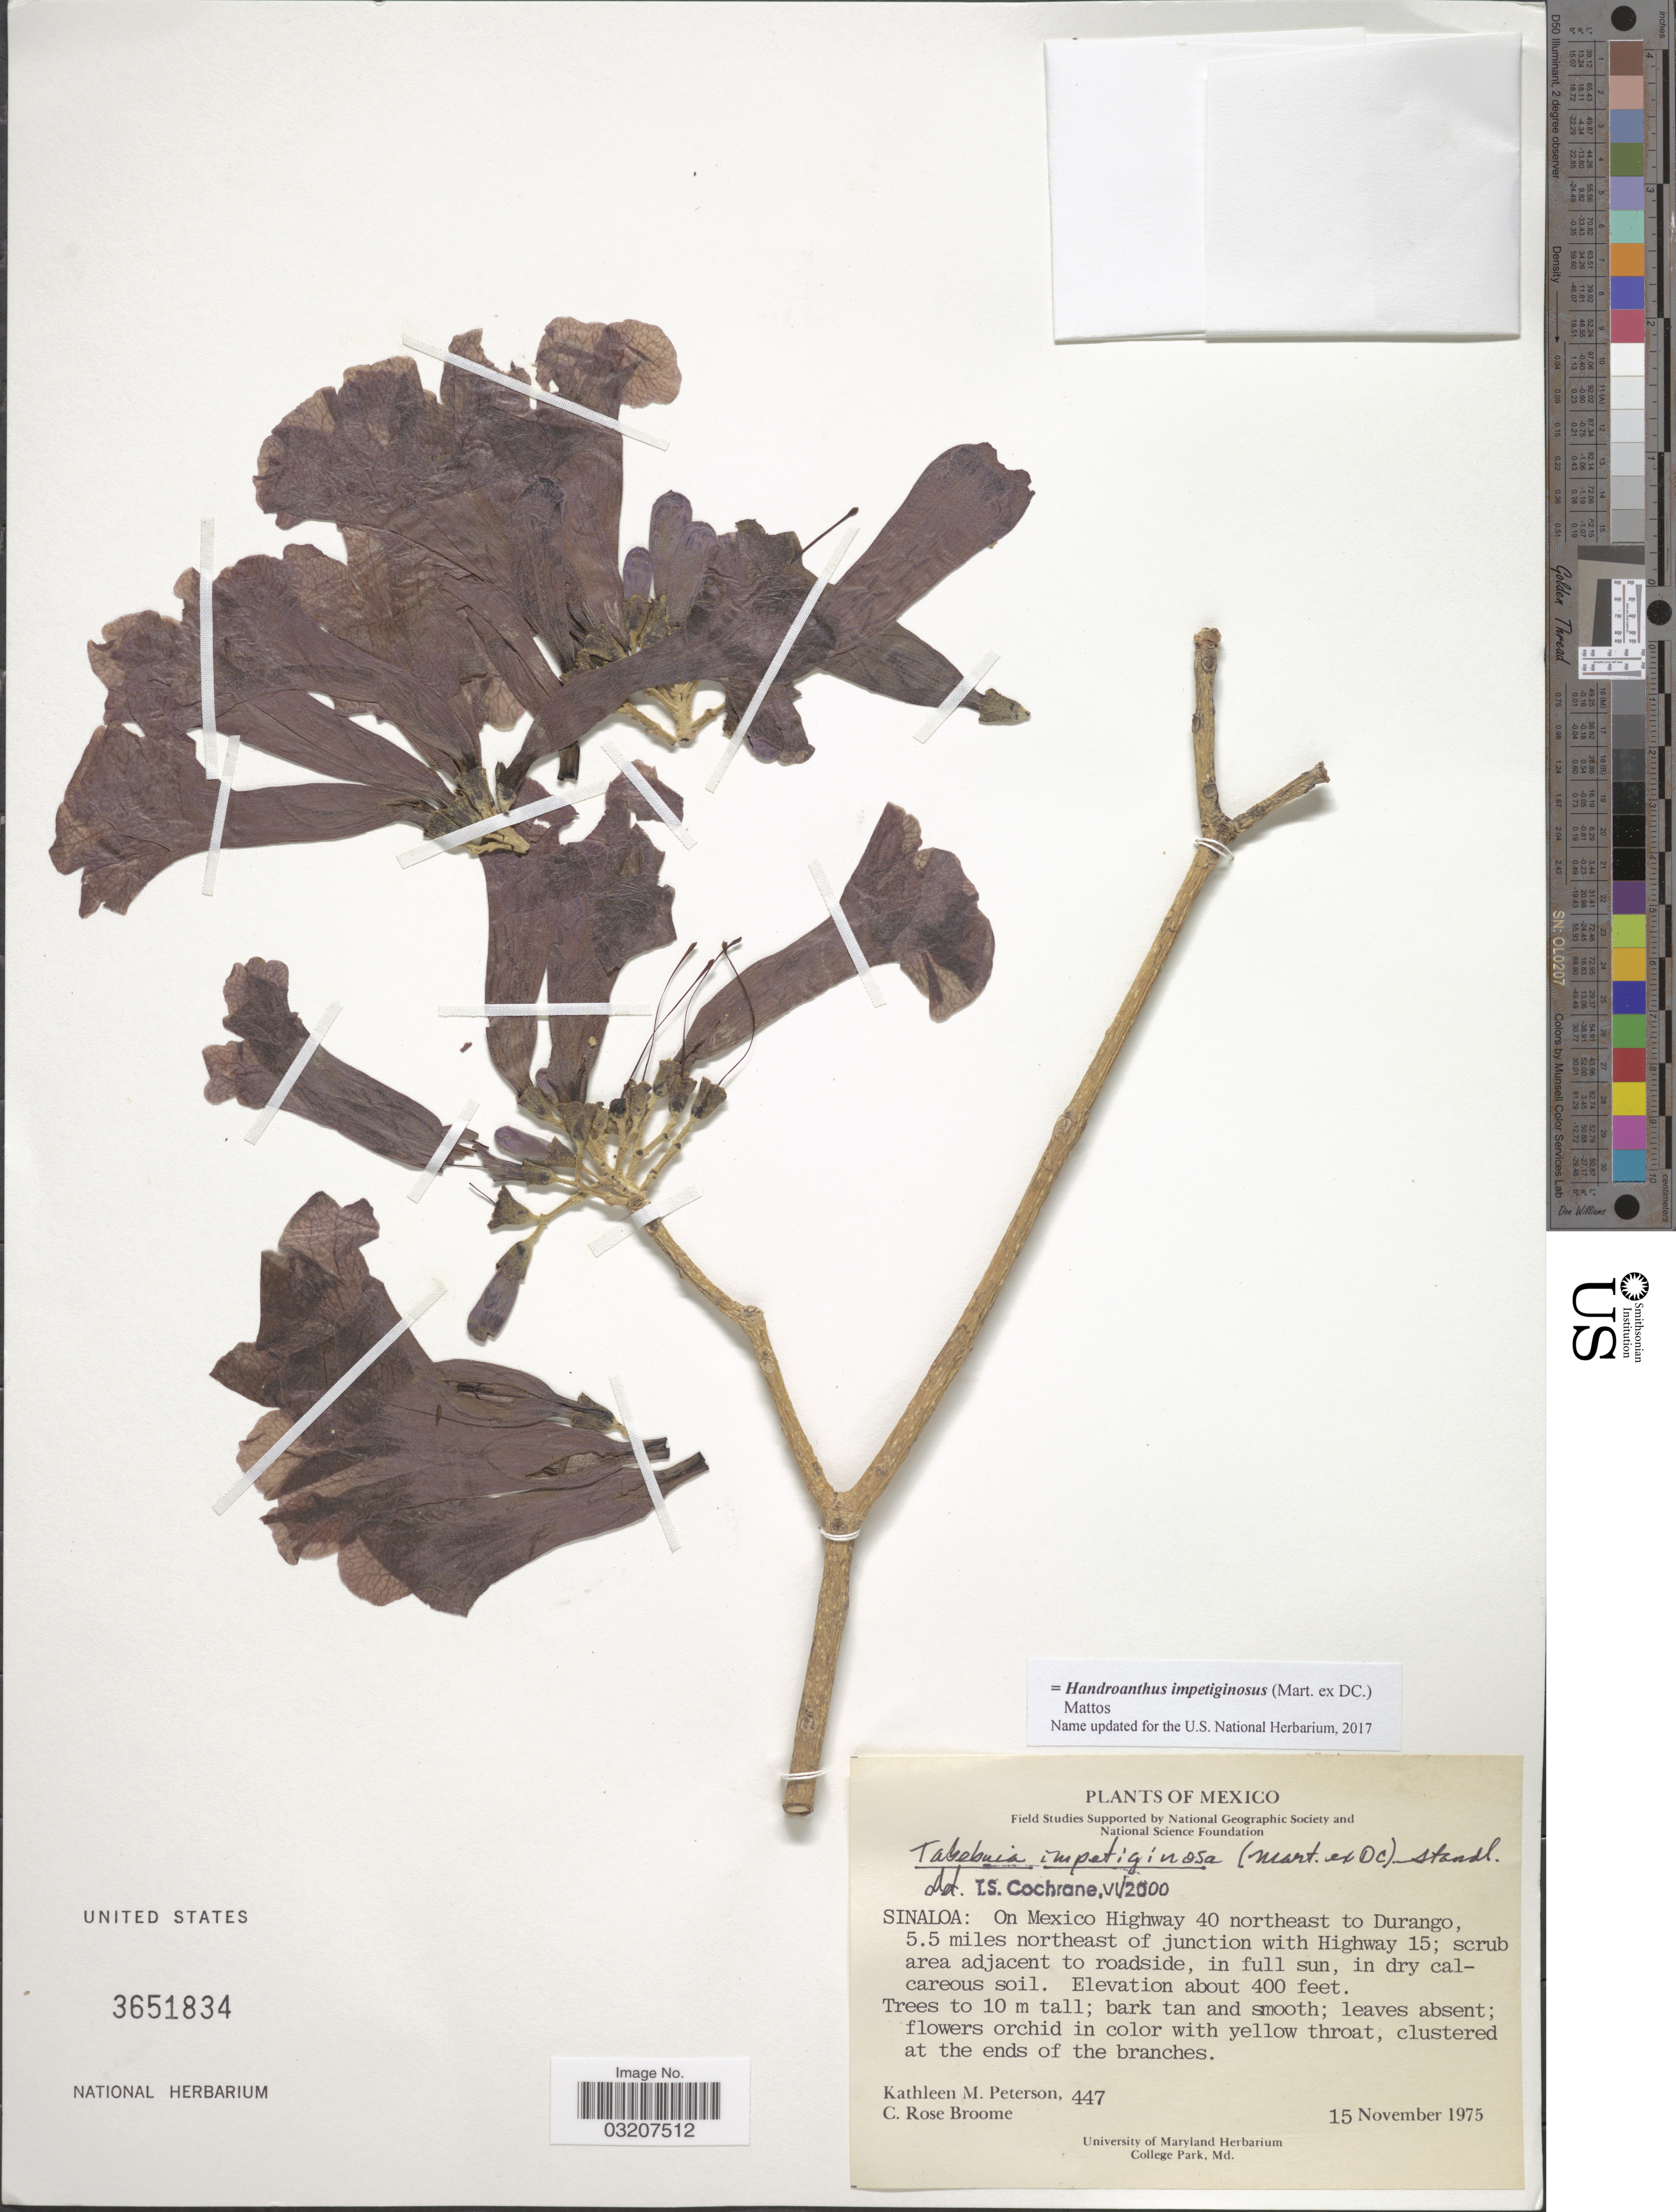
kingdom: Plantae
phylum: Tracheophyta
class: Magnoliopsida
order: Lamiales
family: Bignoniaceae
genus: Handroanthus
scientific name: Handroanthus impetiginosus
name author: (Mart. ex DC.) Mattos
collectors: K. Peterson & C. R. Broome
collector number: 447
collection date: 1975-11-15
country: Mexico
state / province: Sinaloa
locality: On Mexico Highway 40 northeast to Durango, 5.5 miles northeast of junction with Highway 15.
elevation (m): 122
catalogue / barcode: US 3651834